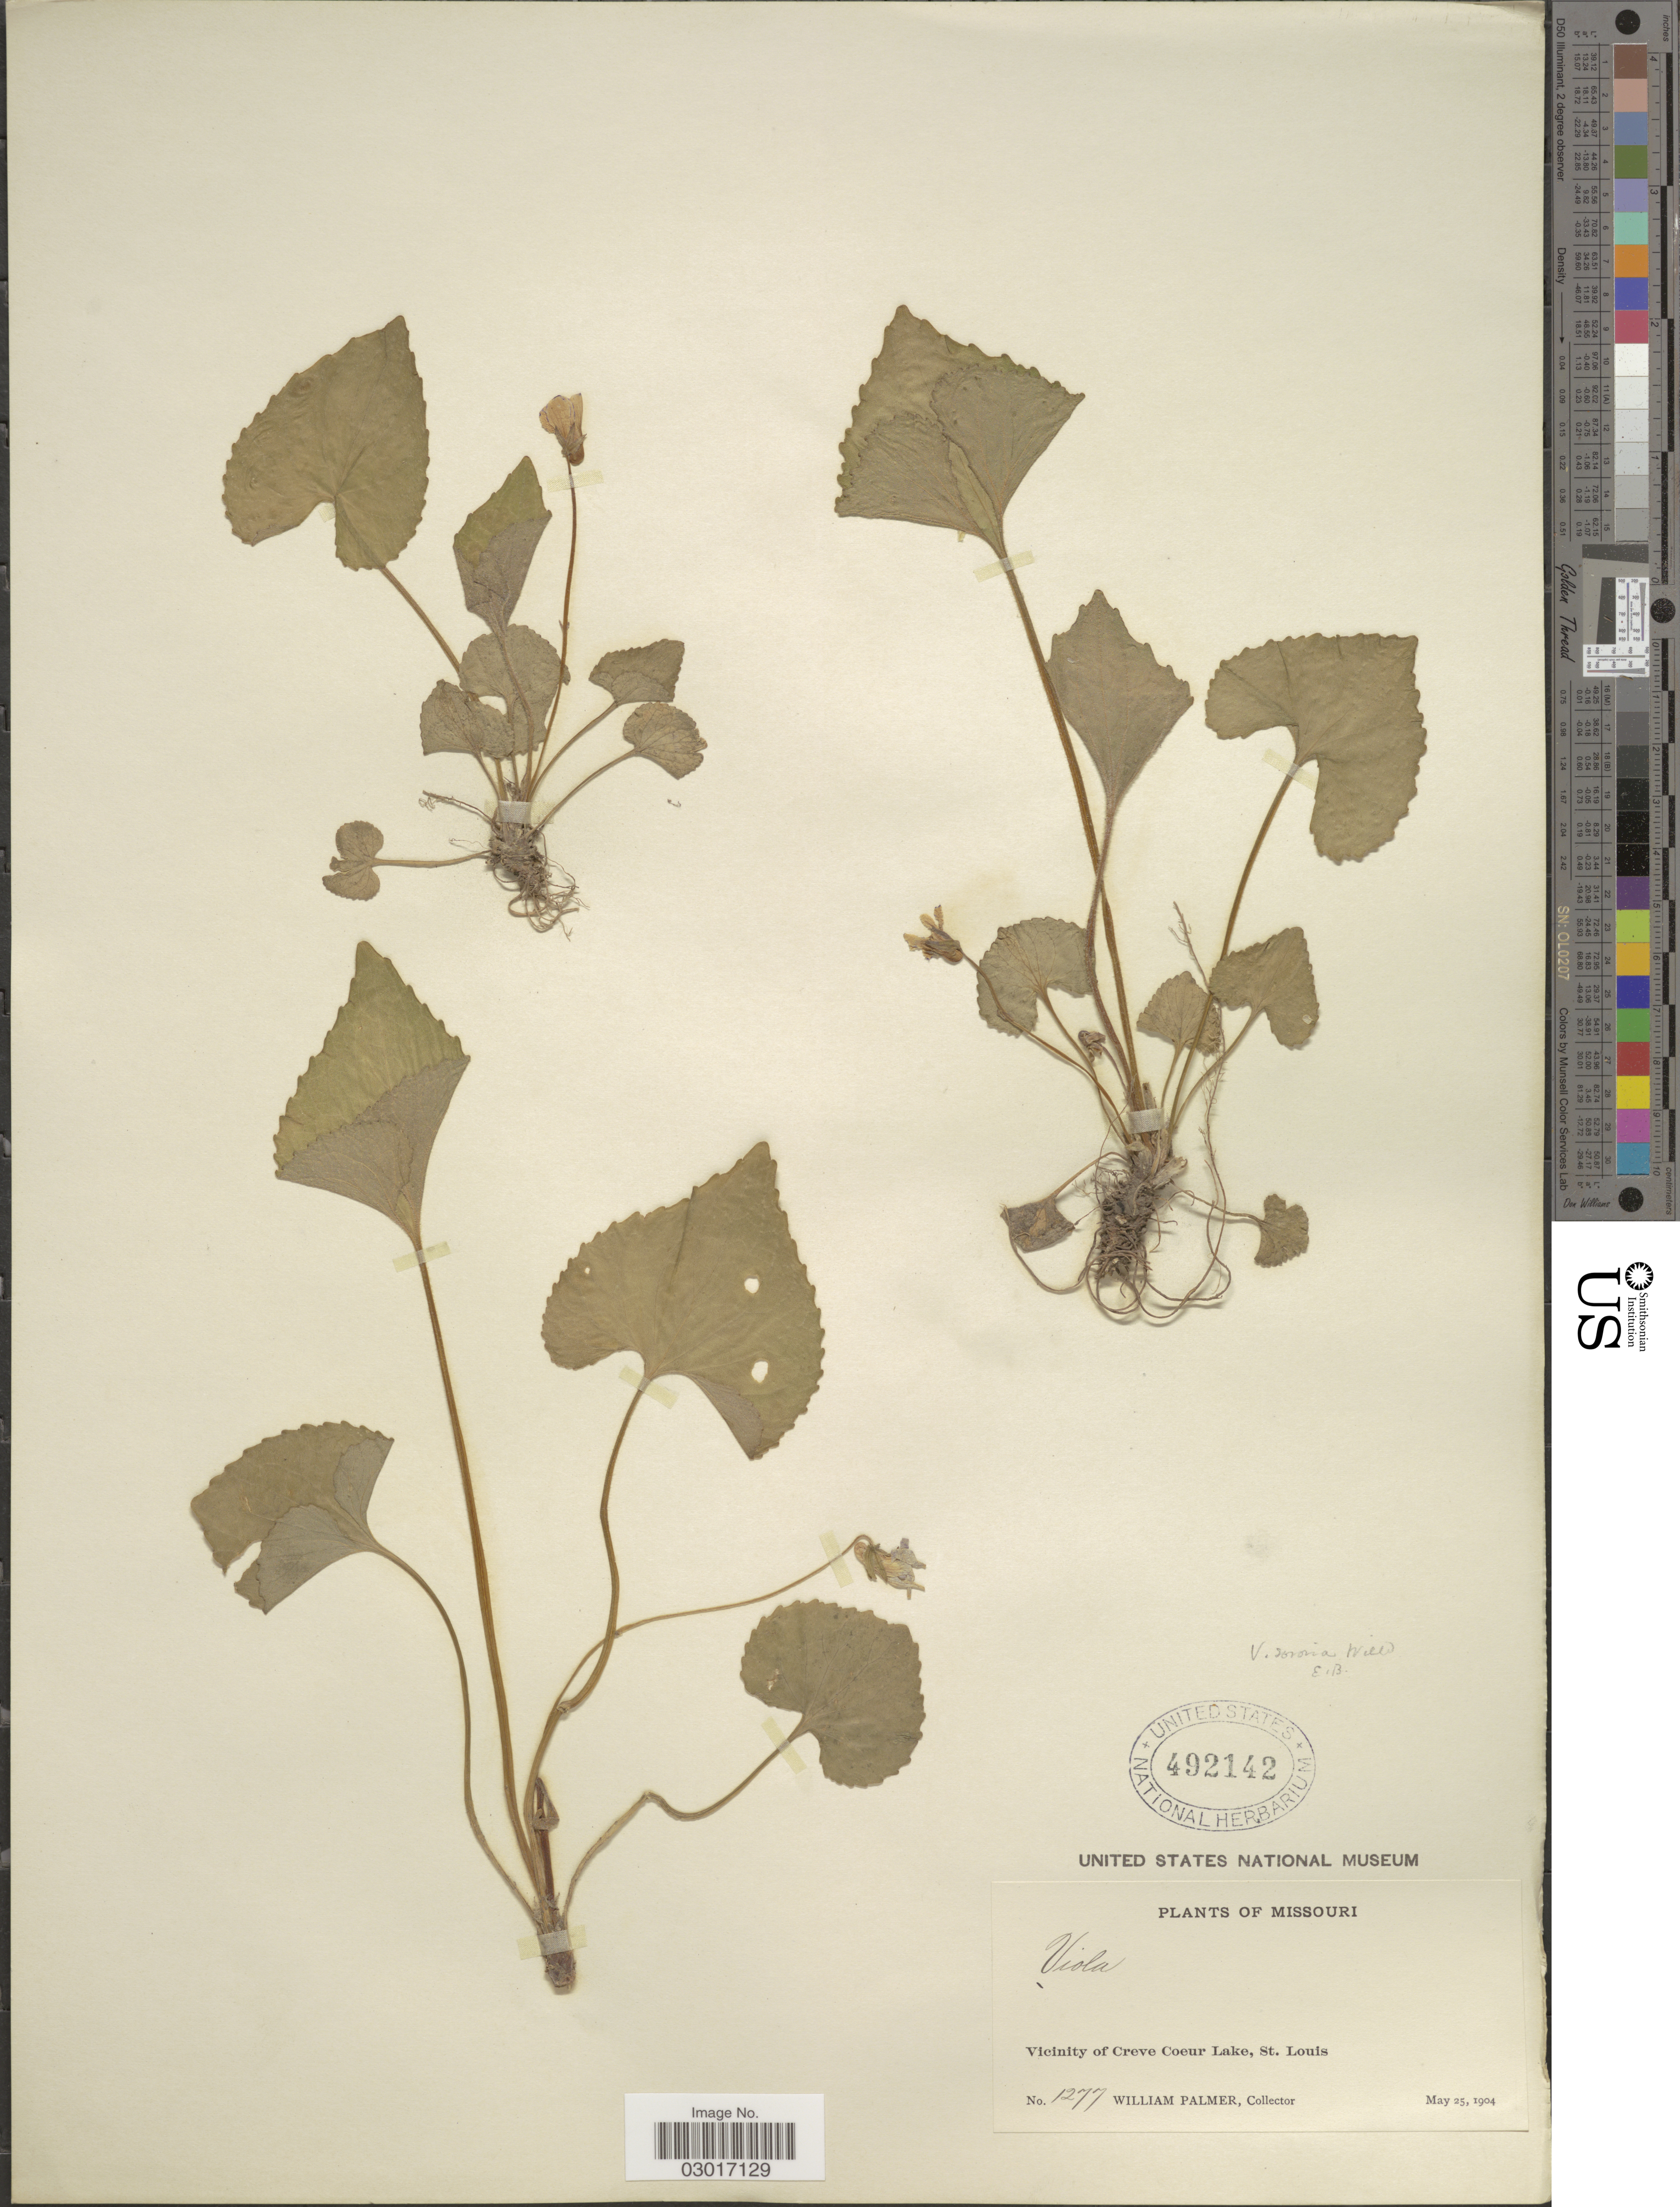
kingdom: Plantae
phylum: Tracheophyta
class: Magnoliopsida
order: Malpighiales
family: Violaceae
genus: Viola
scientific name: Viola sororia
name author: Willd.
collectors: W. Palmer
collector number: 1277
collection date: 1904-05-25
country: United States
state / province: Missouri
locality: Vicinity of Creve Coeur Lake, St. Louis.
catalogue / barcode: US 492142